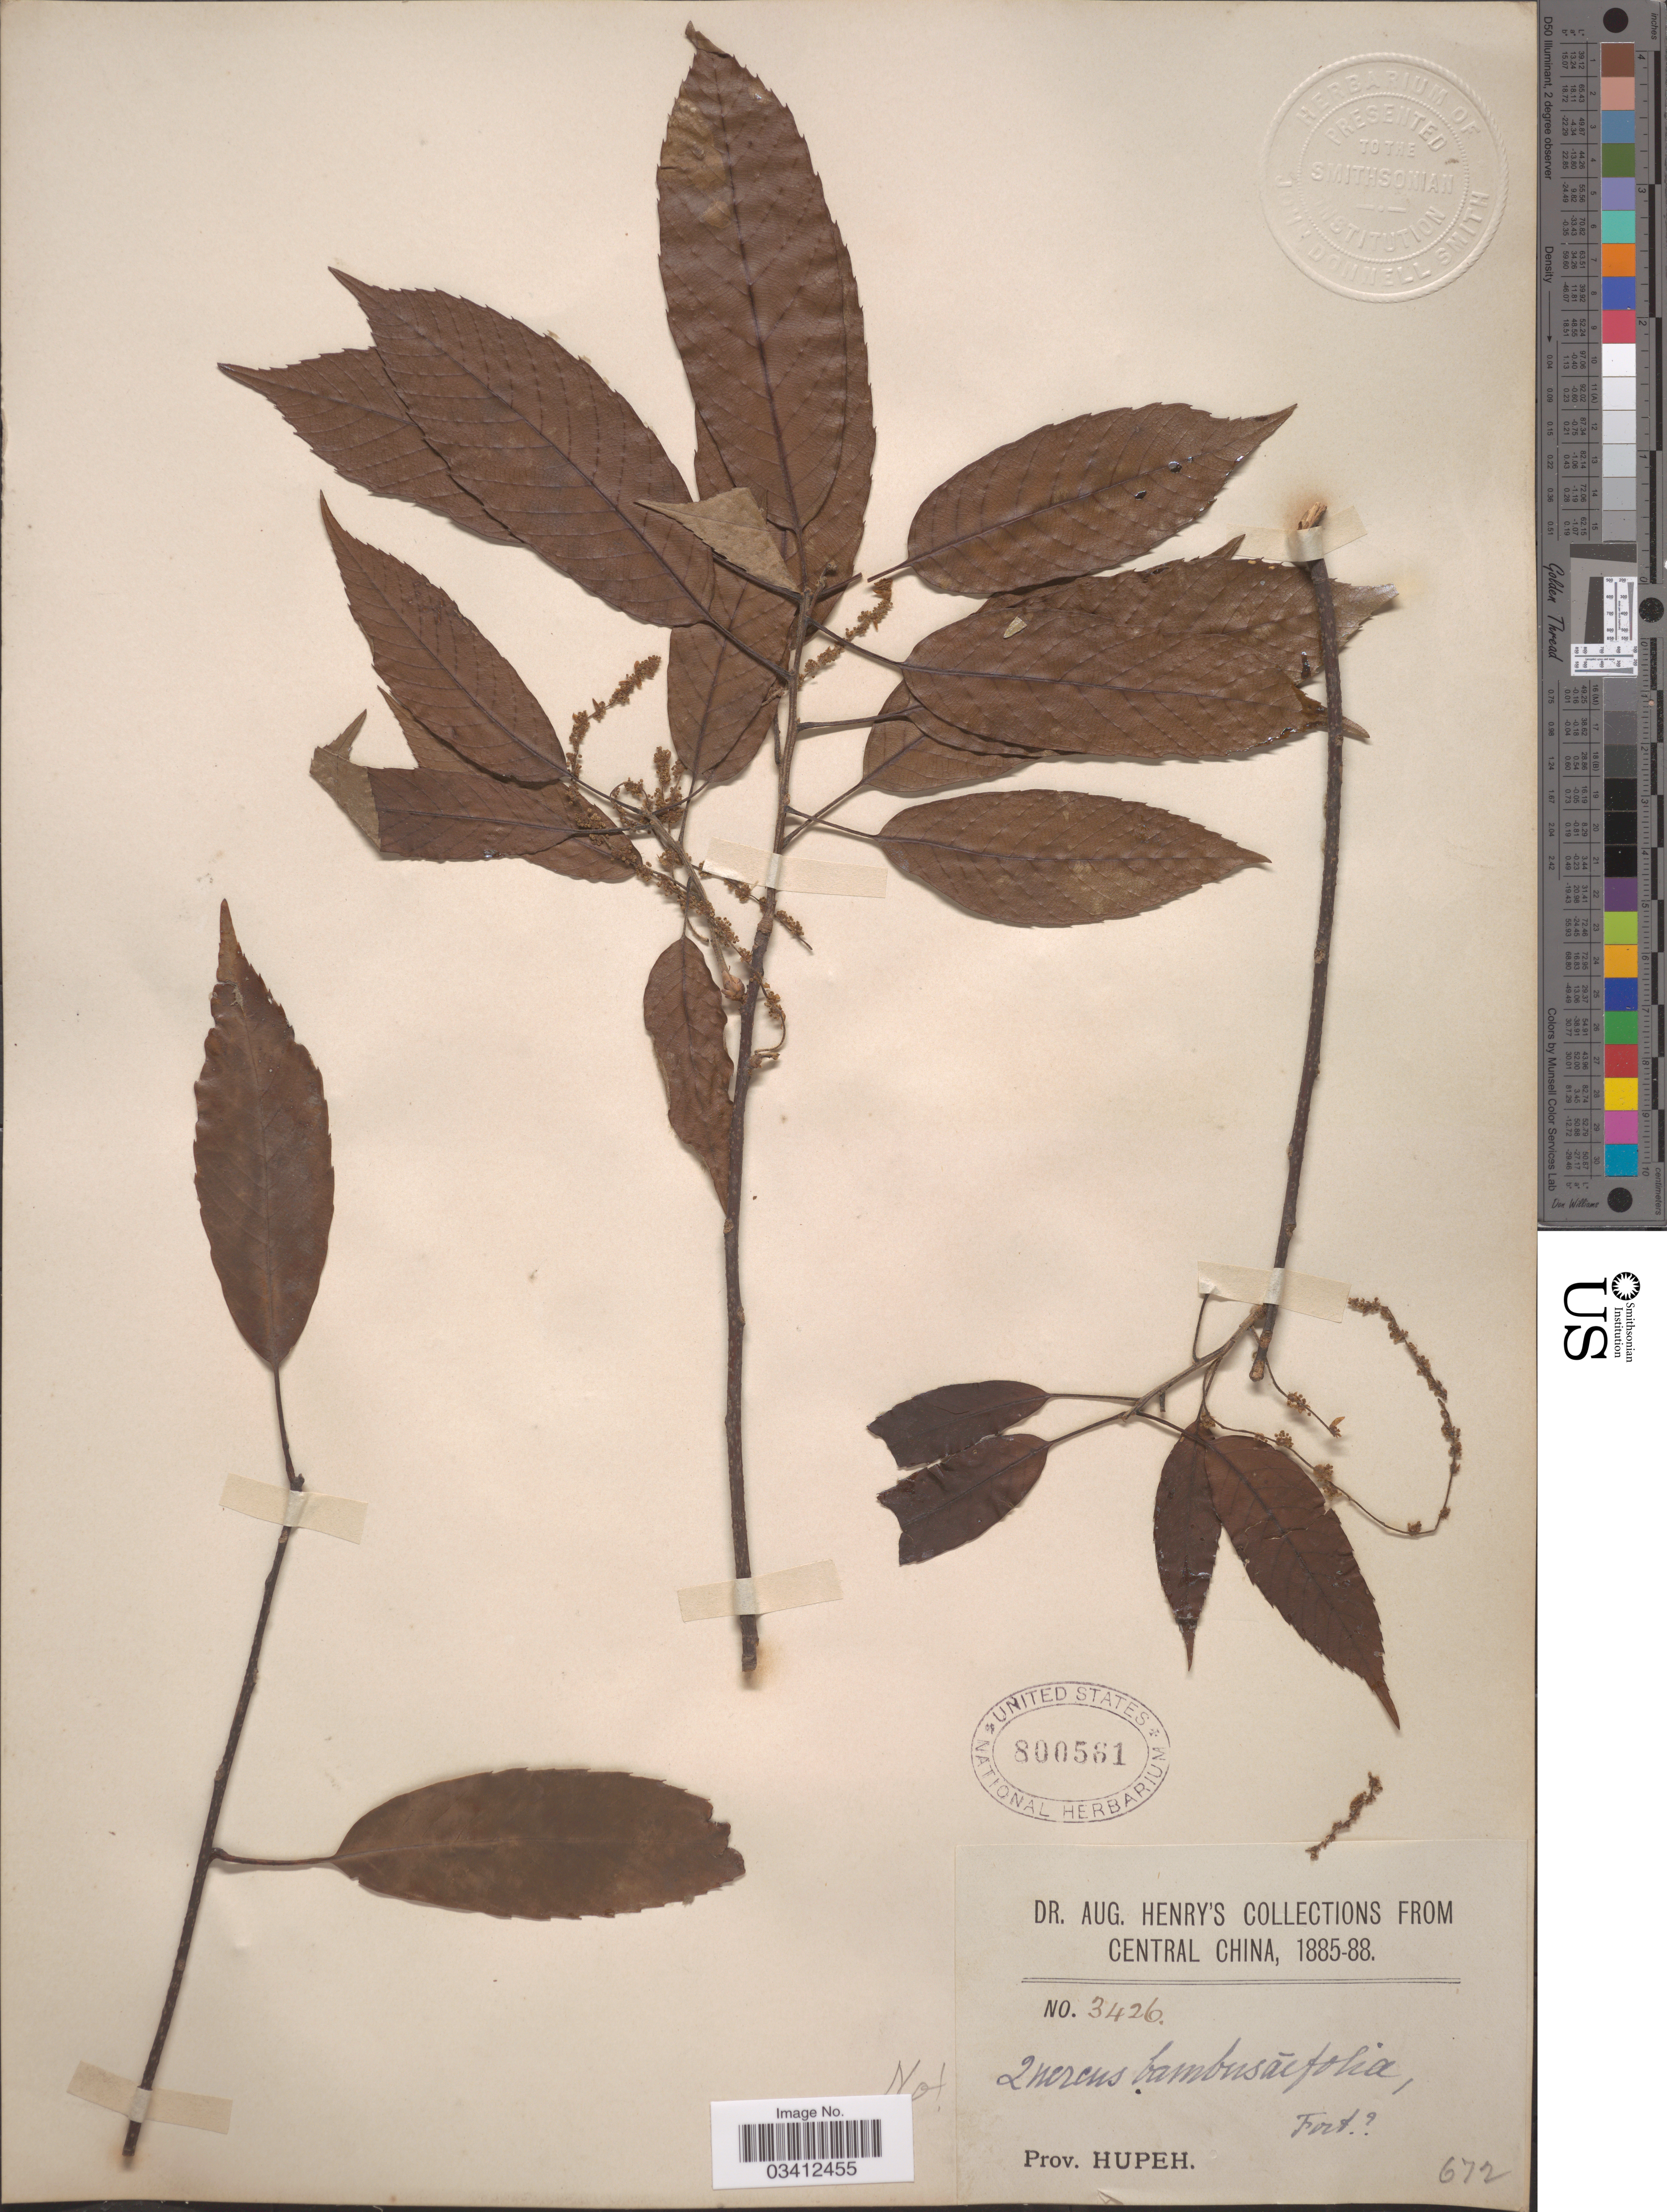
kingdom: Plantae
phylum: Tracheophyta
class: Magnoliopsida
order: Fagales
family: Fagaceae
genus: Quercus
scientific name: Quercus sp.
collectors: A. Henry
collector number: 3426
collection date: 1885/1888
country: China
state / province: Hubei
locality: Central China. Prov. Hupeh.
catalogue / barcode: US 800561